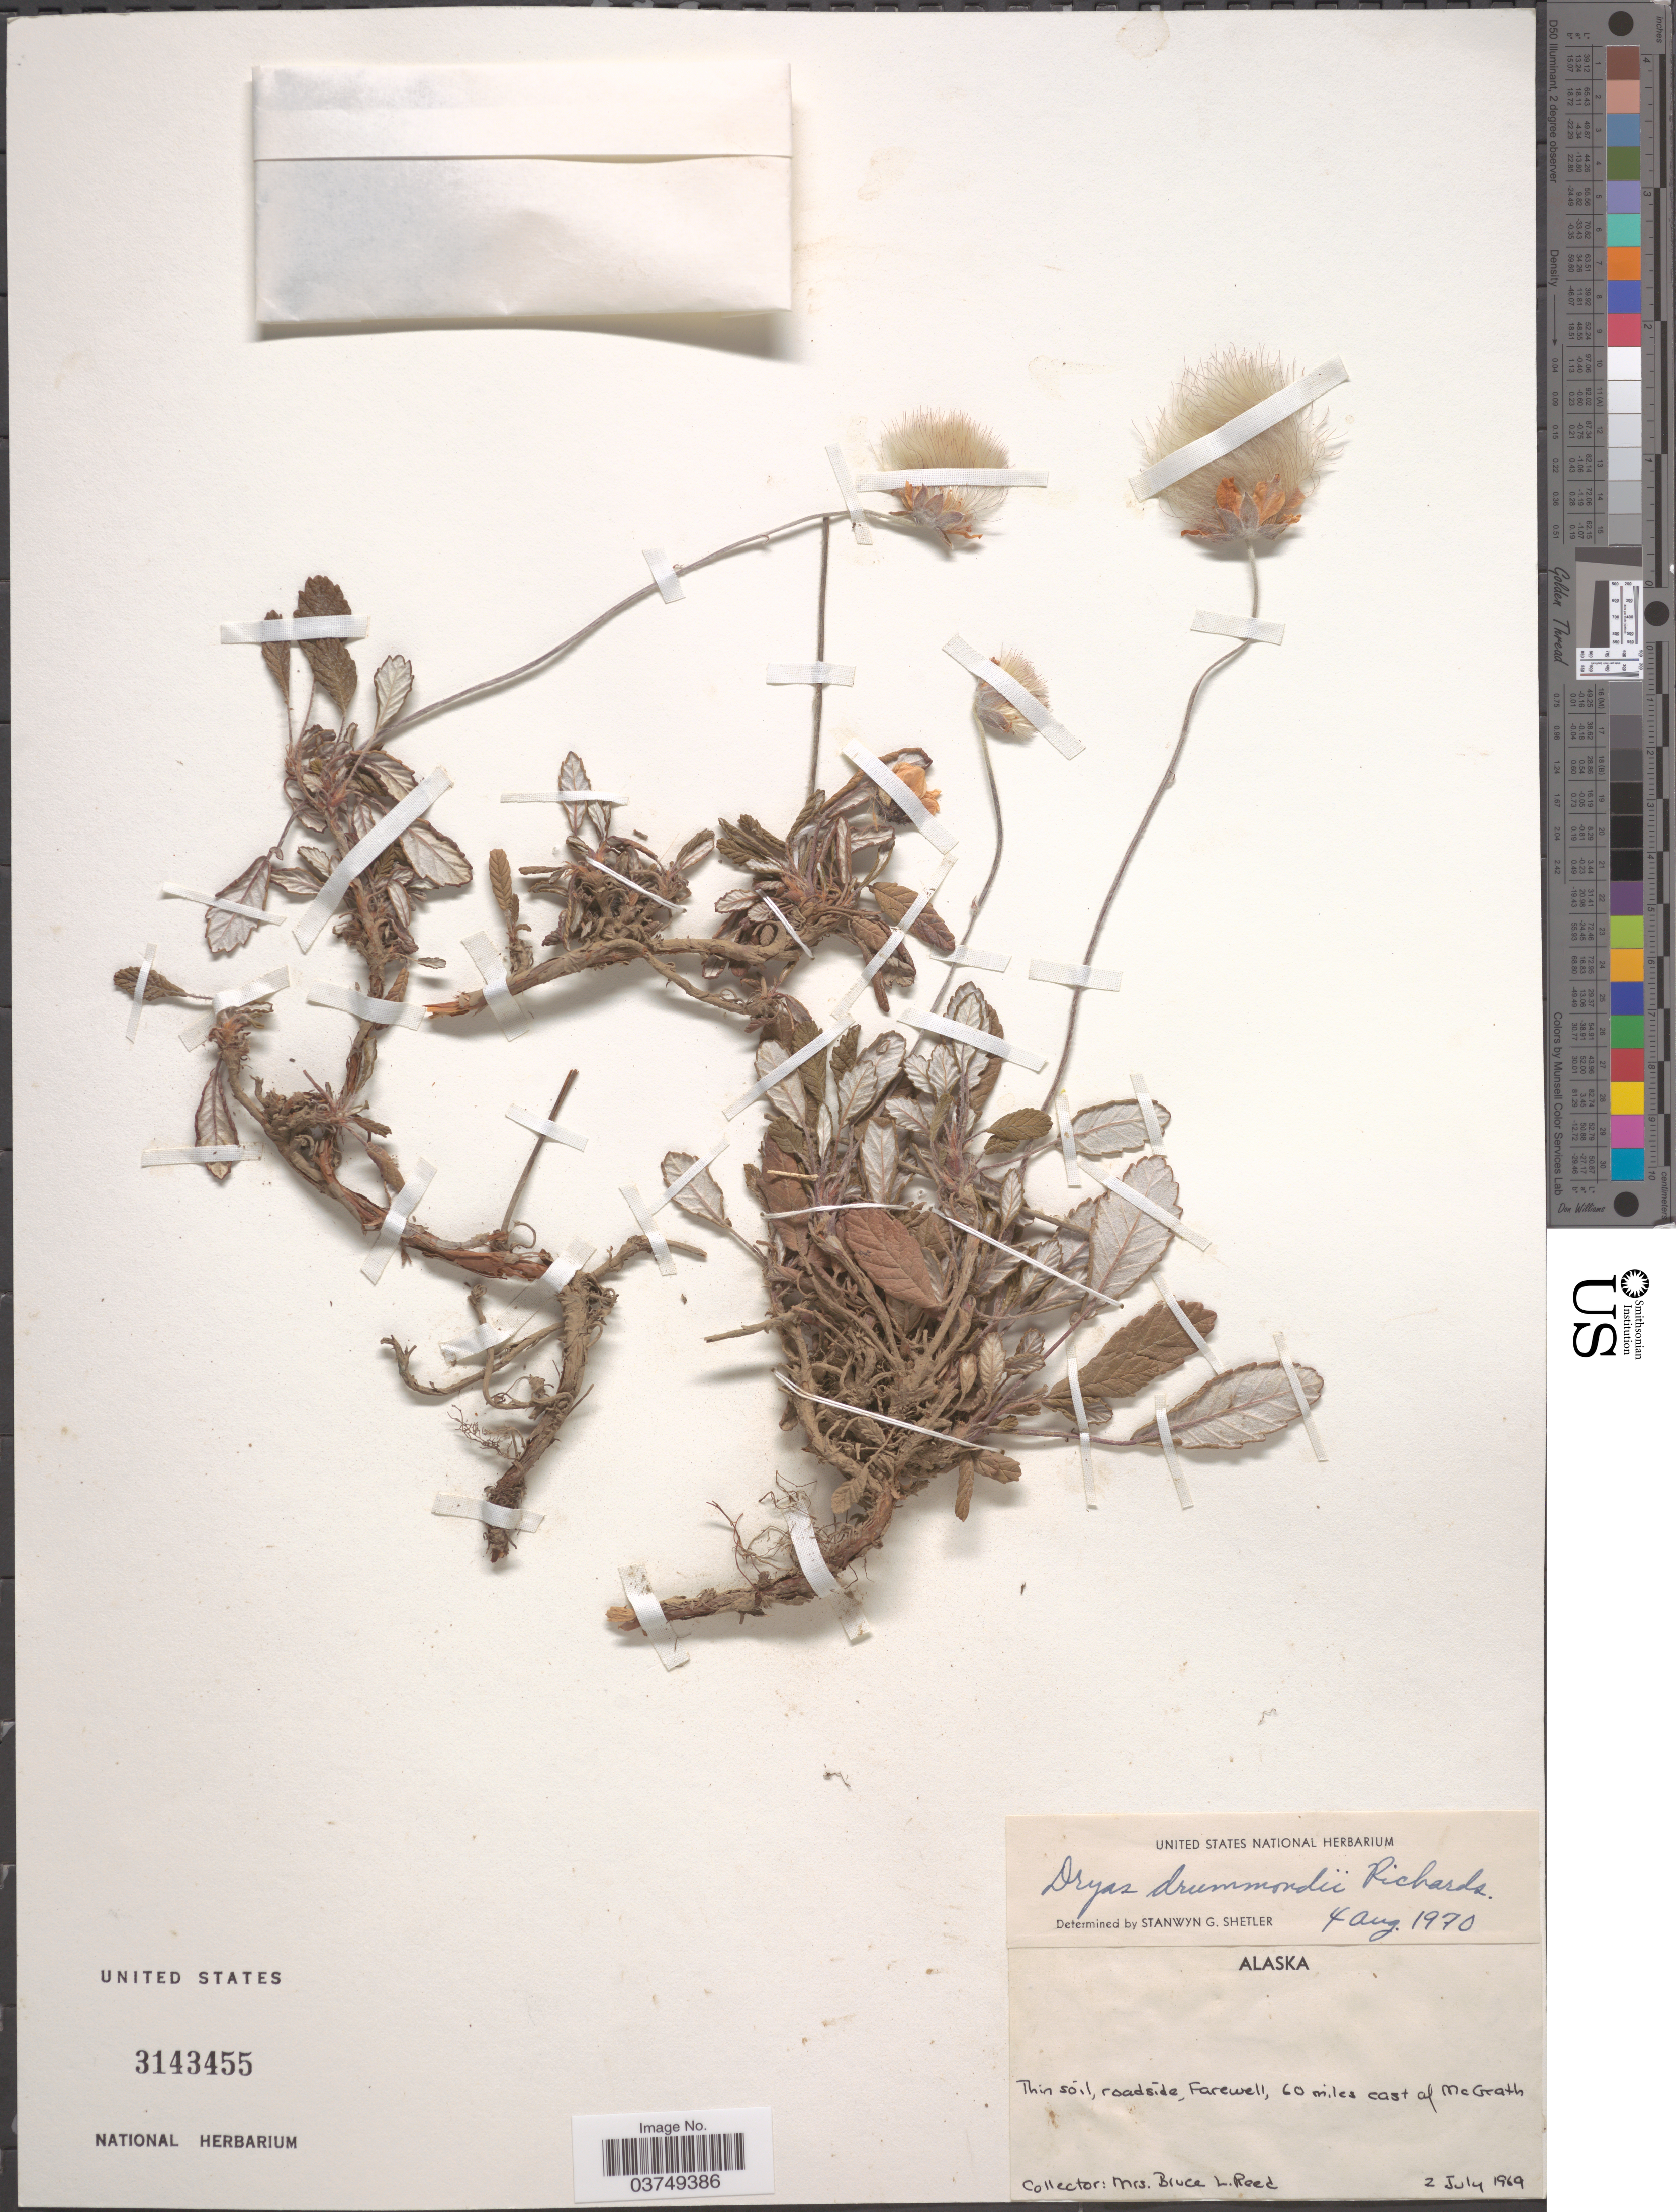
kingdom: Plantae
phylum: Tracheophyta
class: Magnoliopsida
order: Rosales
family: Rosaceae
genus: Dryas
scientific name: Dryas drummondii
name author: Hook. & Richardson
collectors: B. Reed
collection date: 1969-07-02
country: United States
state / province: Alaska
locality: Roadside, Farewell, 60 miles east of McGrath.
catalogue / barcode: US 3143455